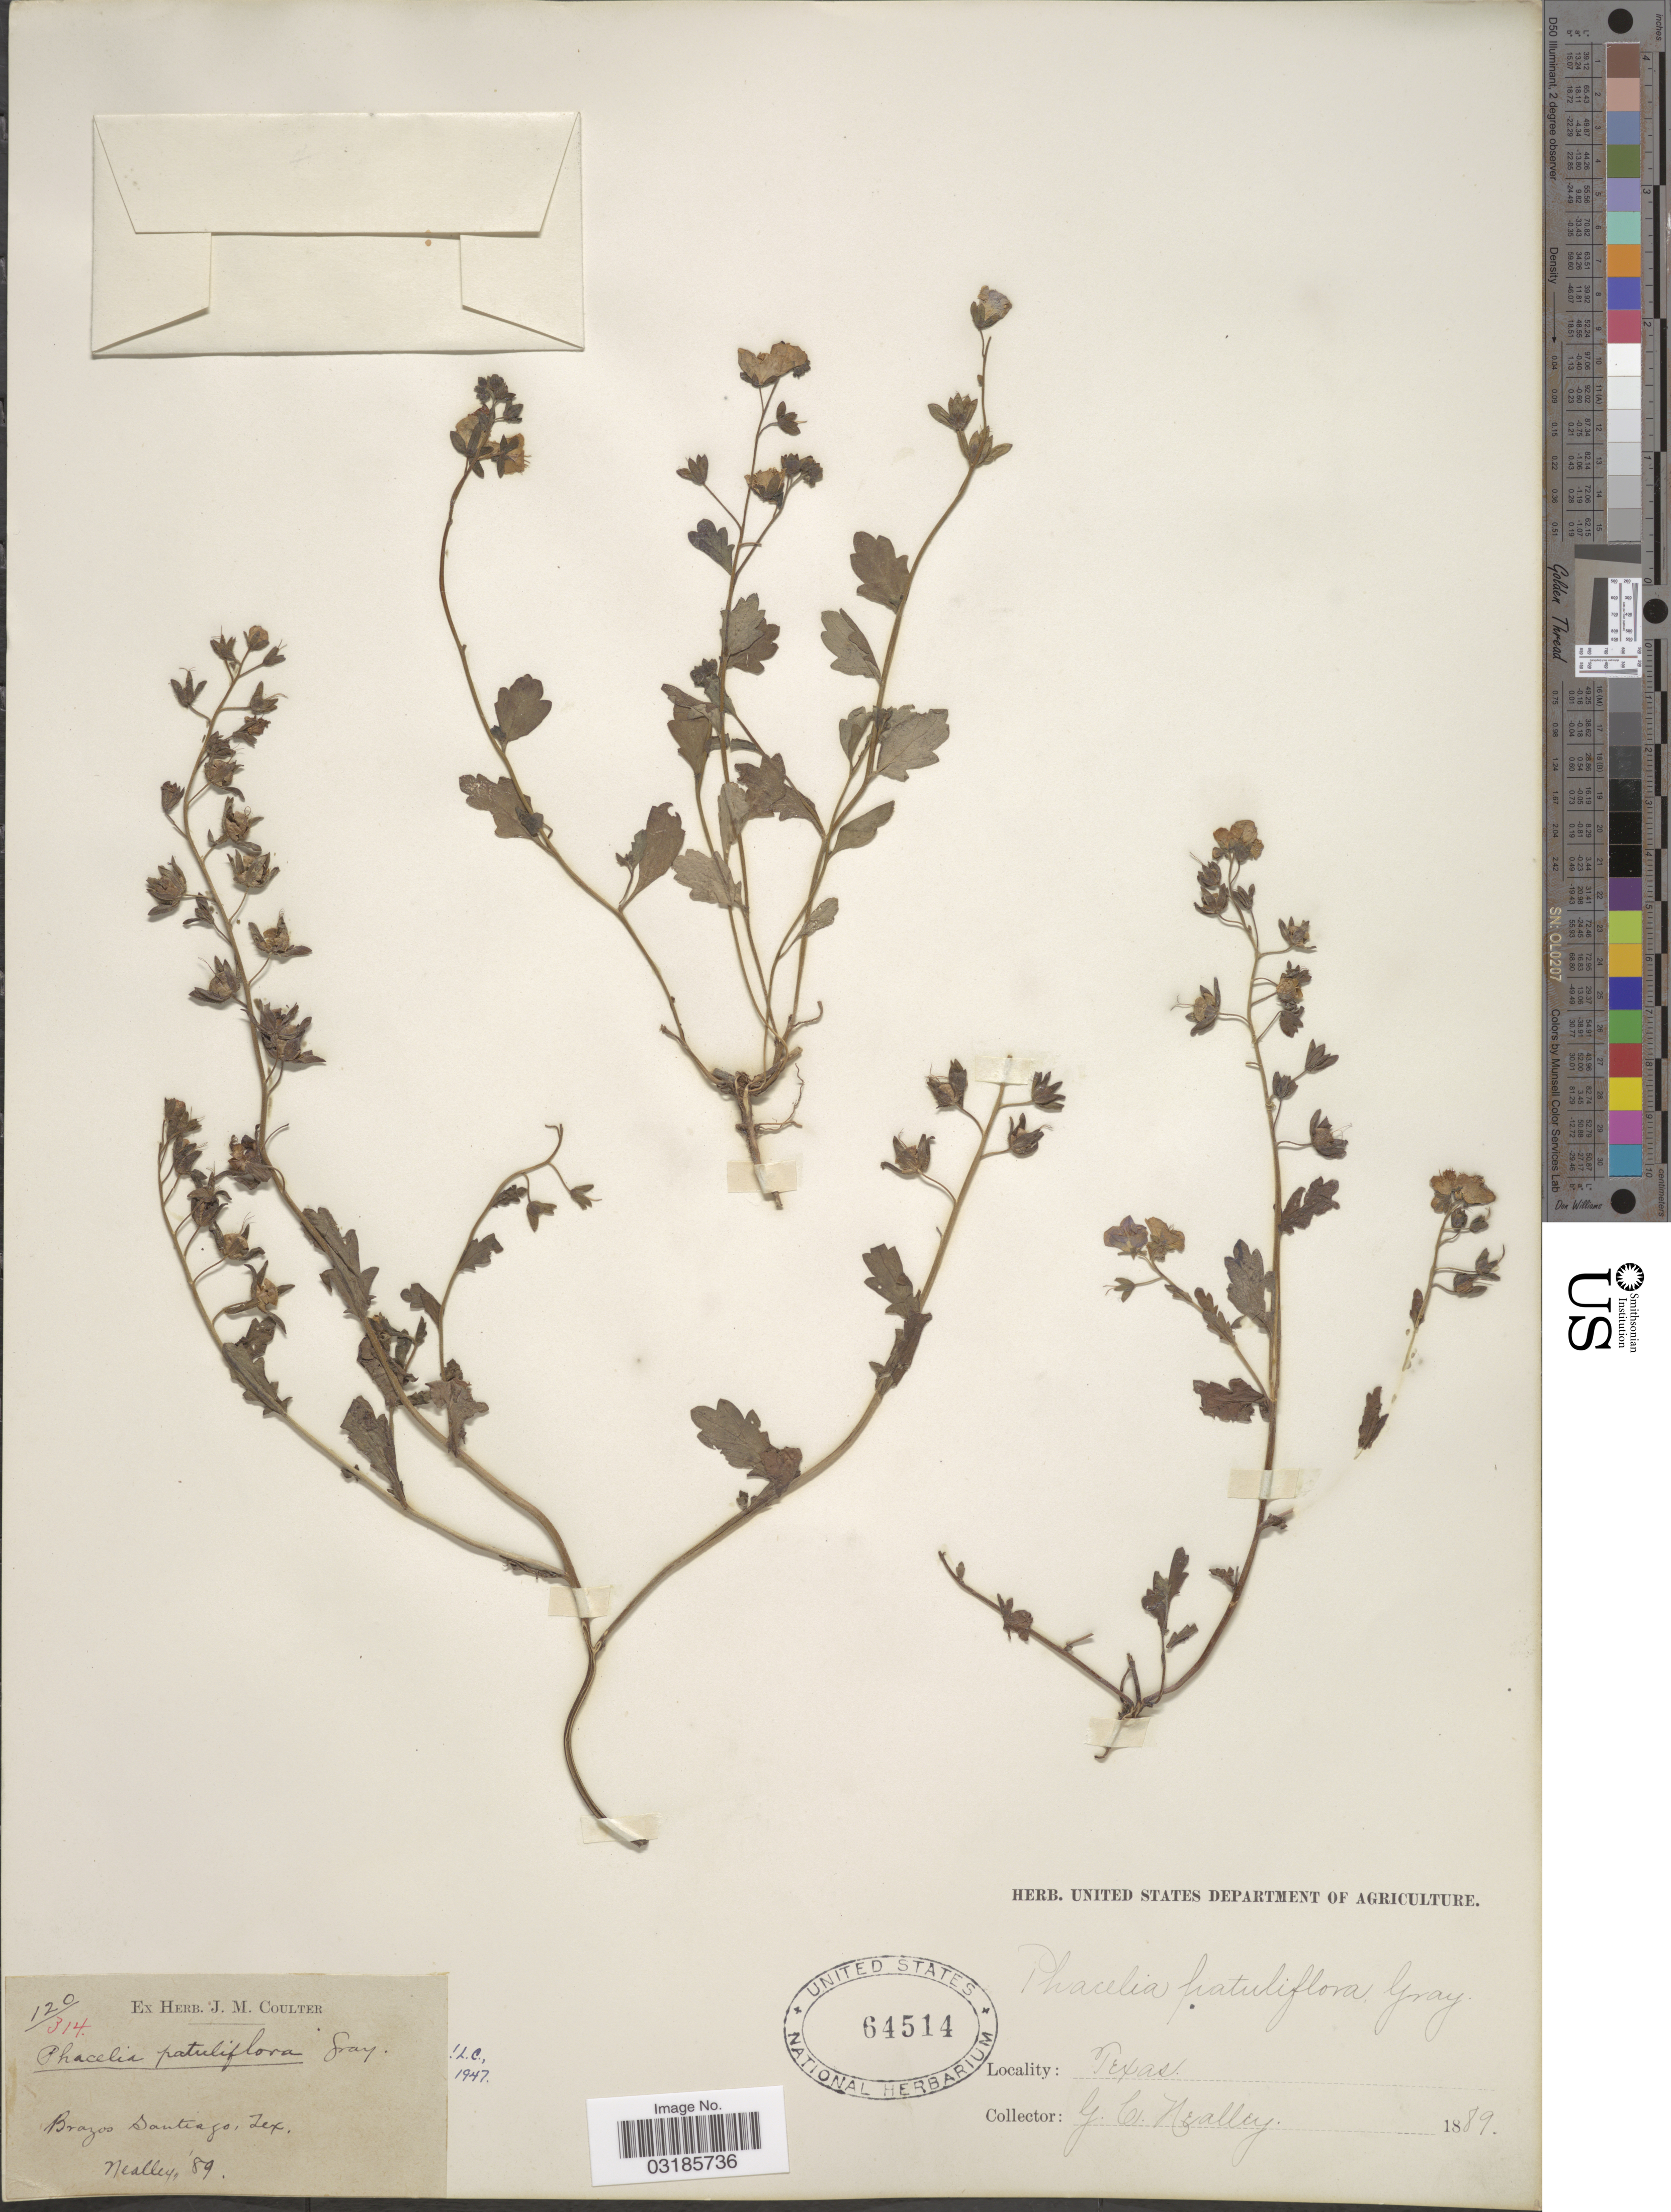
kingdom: Plantae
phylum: Tracheophyta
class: Magnoliopsida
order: Boraginales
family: Hydrophyllaceae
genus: Phacelia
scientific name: Phacelia patuliflora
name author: (Engelm. & A. Gray) A. Gray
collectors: G. C. Nealley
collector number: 120/314?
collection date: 1889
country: United States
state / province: Texas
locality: Brazos Santiago.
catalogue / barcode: US 64514